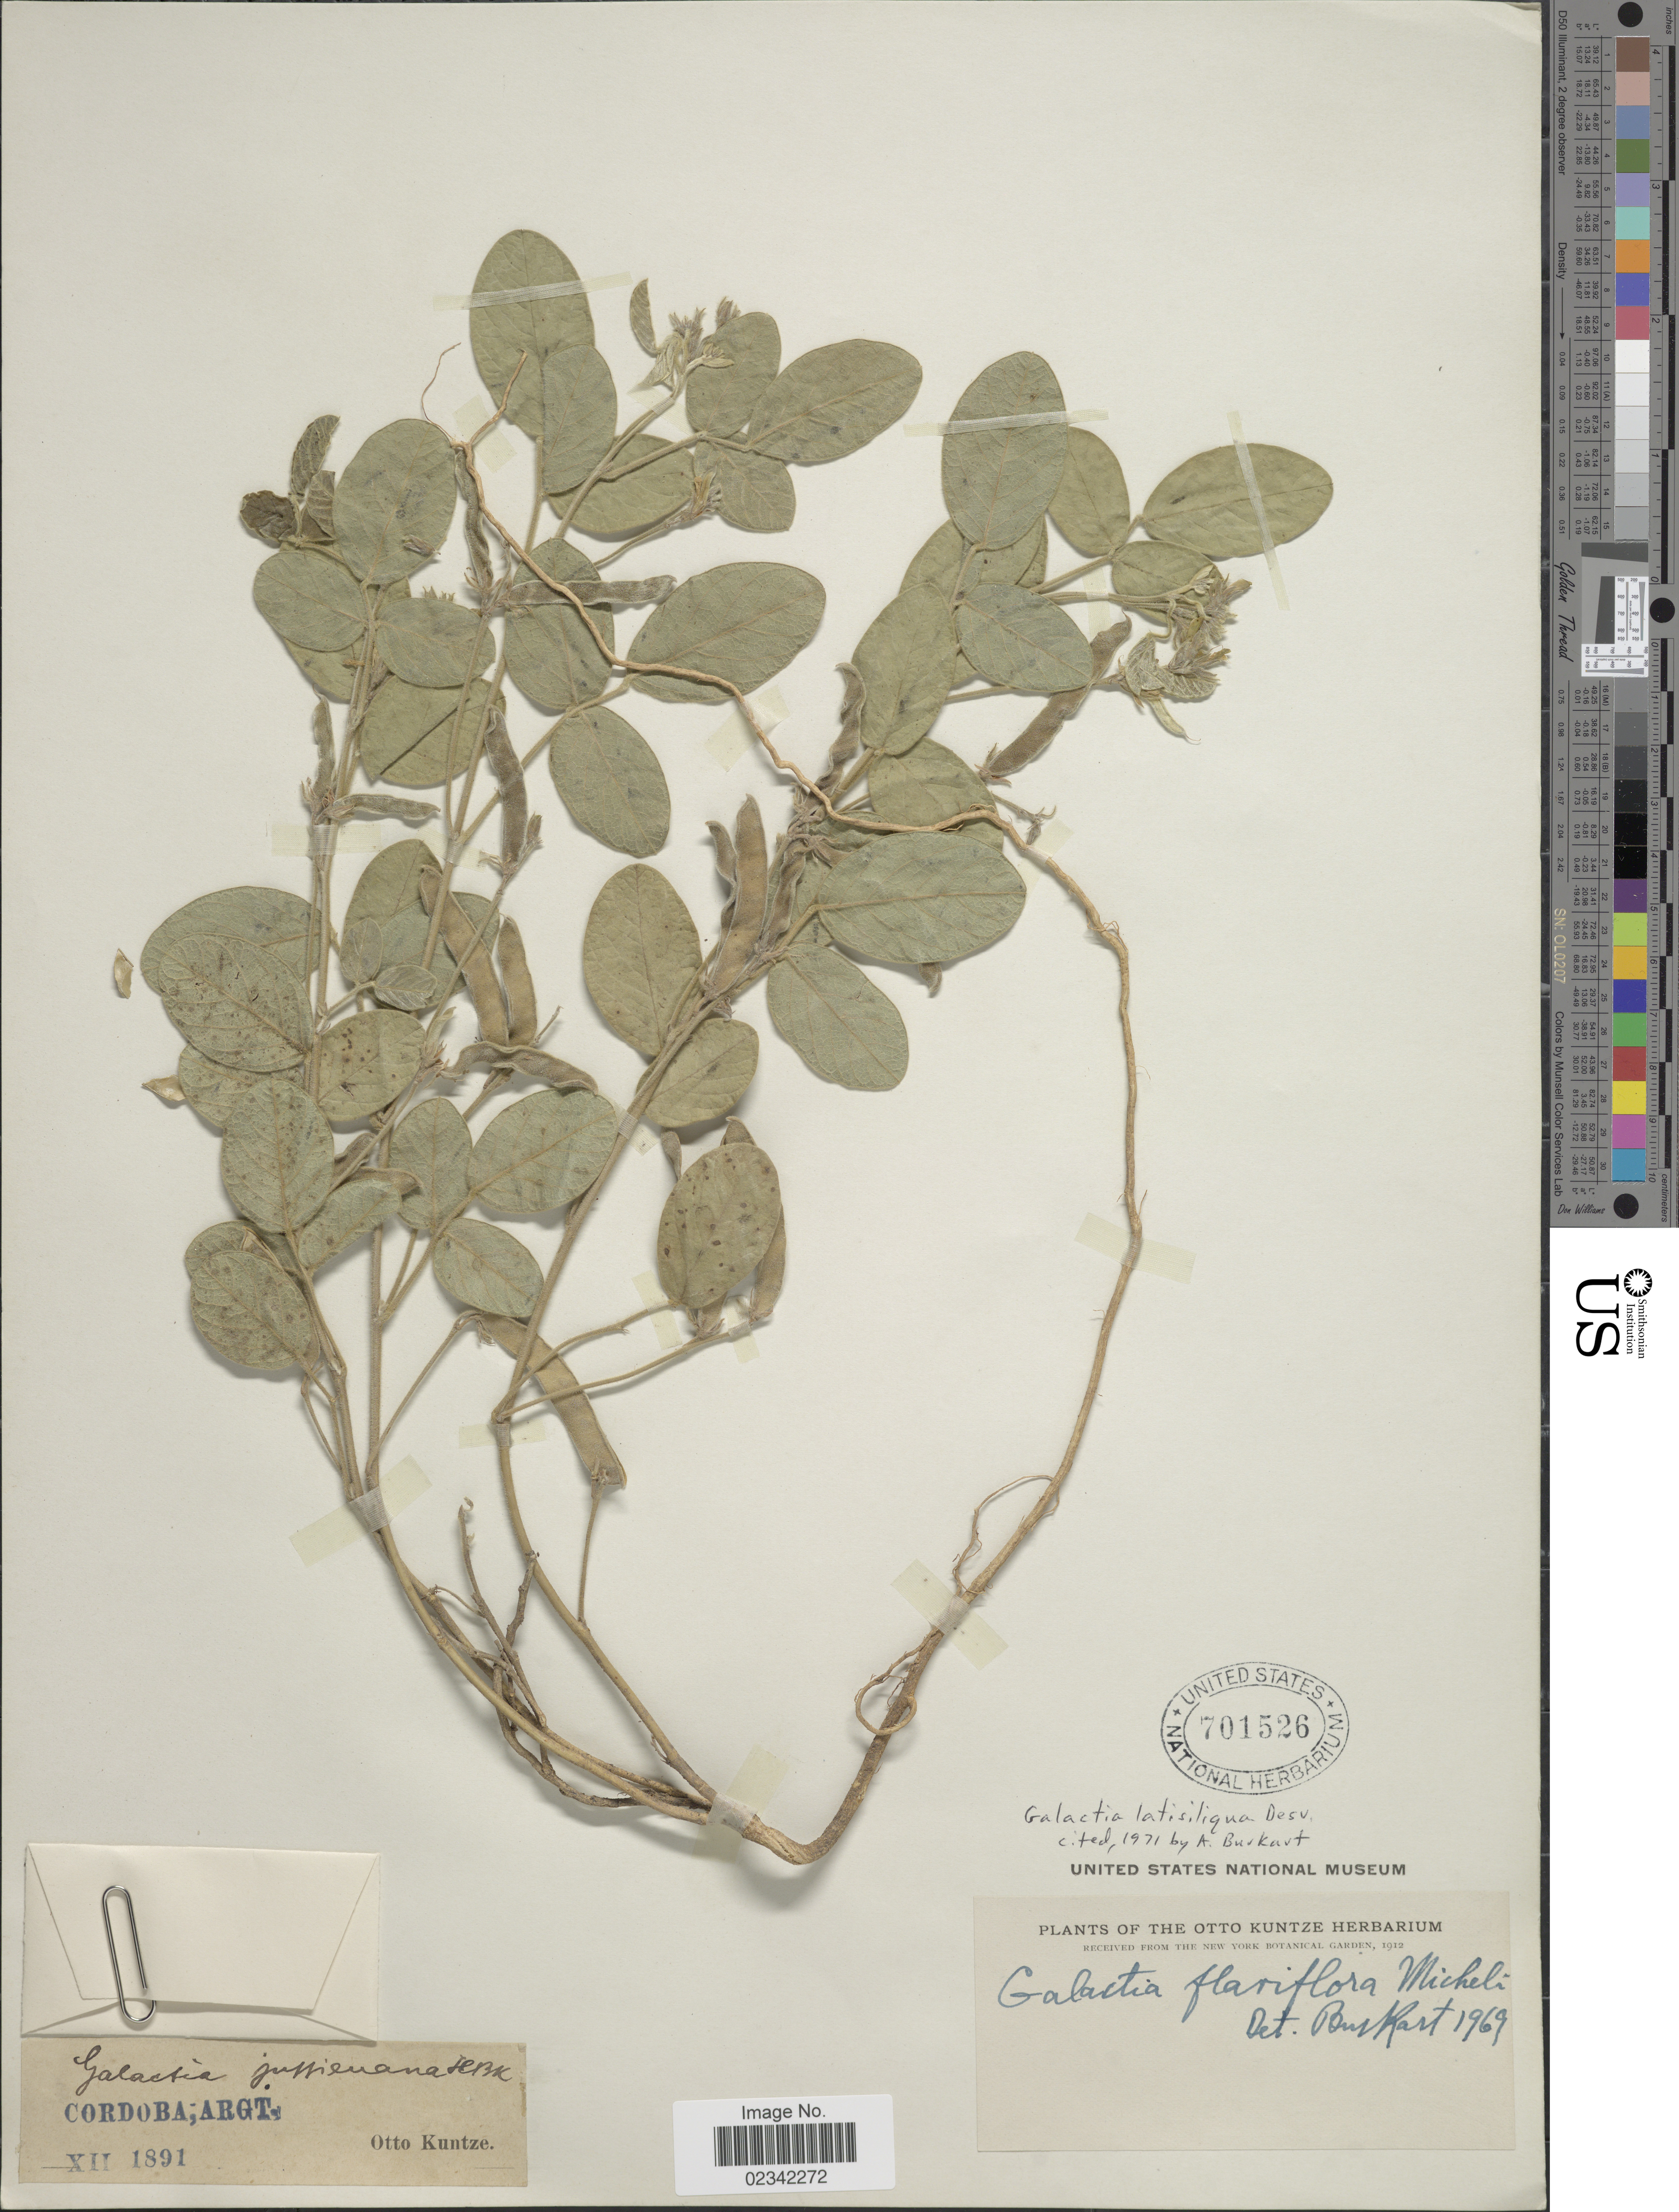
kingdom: Plantae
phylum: Tracheophyta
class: Magnoliopsida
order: Fabales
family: Fabaceae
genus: Galactia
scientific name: Galactia latisiliqua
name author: Desv.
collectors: C.E.O. Kuntze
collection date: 1891-11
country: Argentina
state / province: Cordoba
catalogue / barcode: US 701526